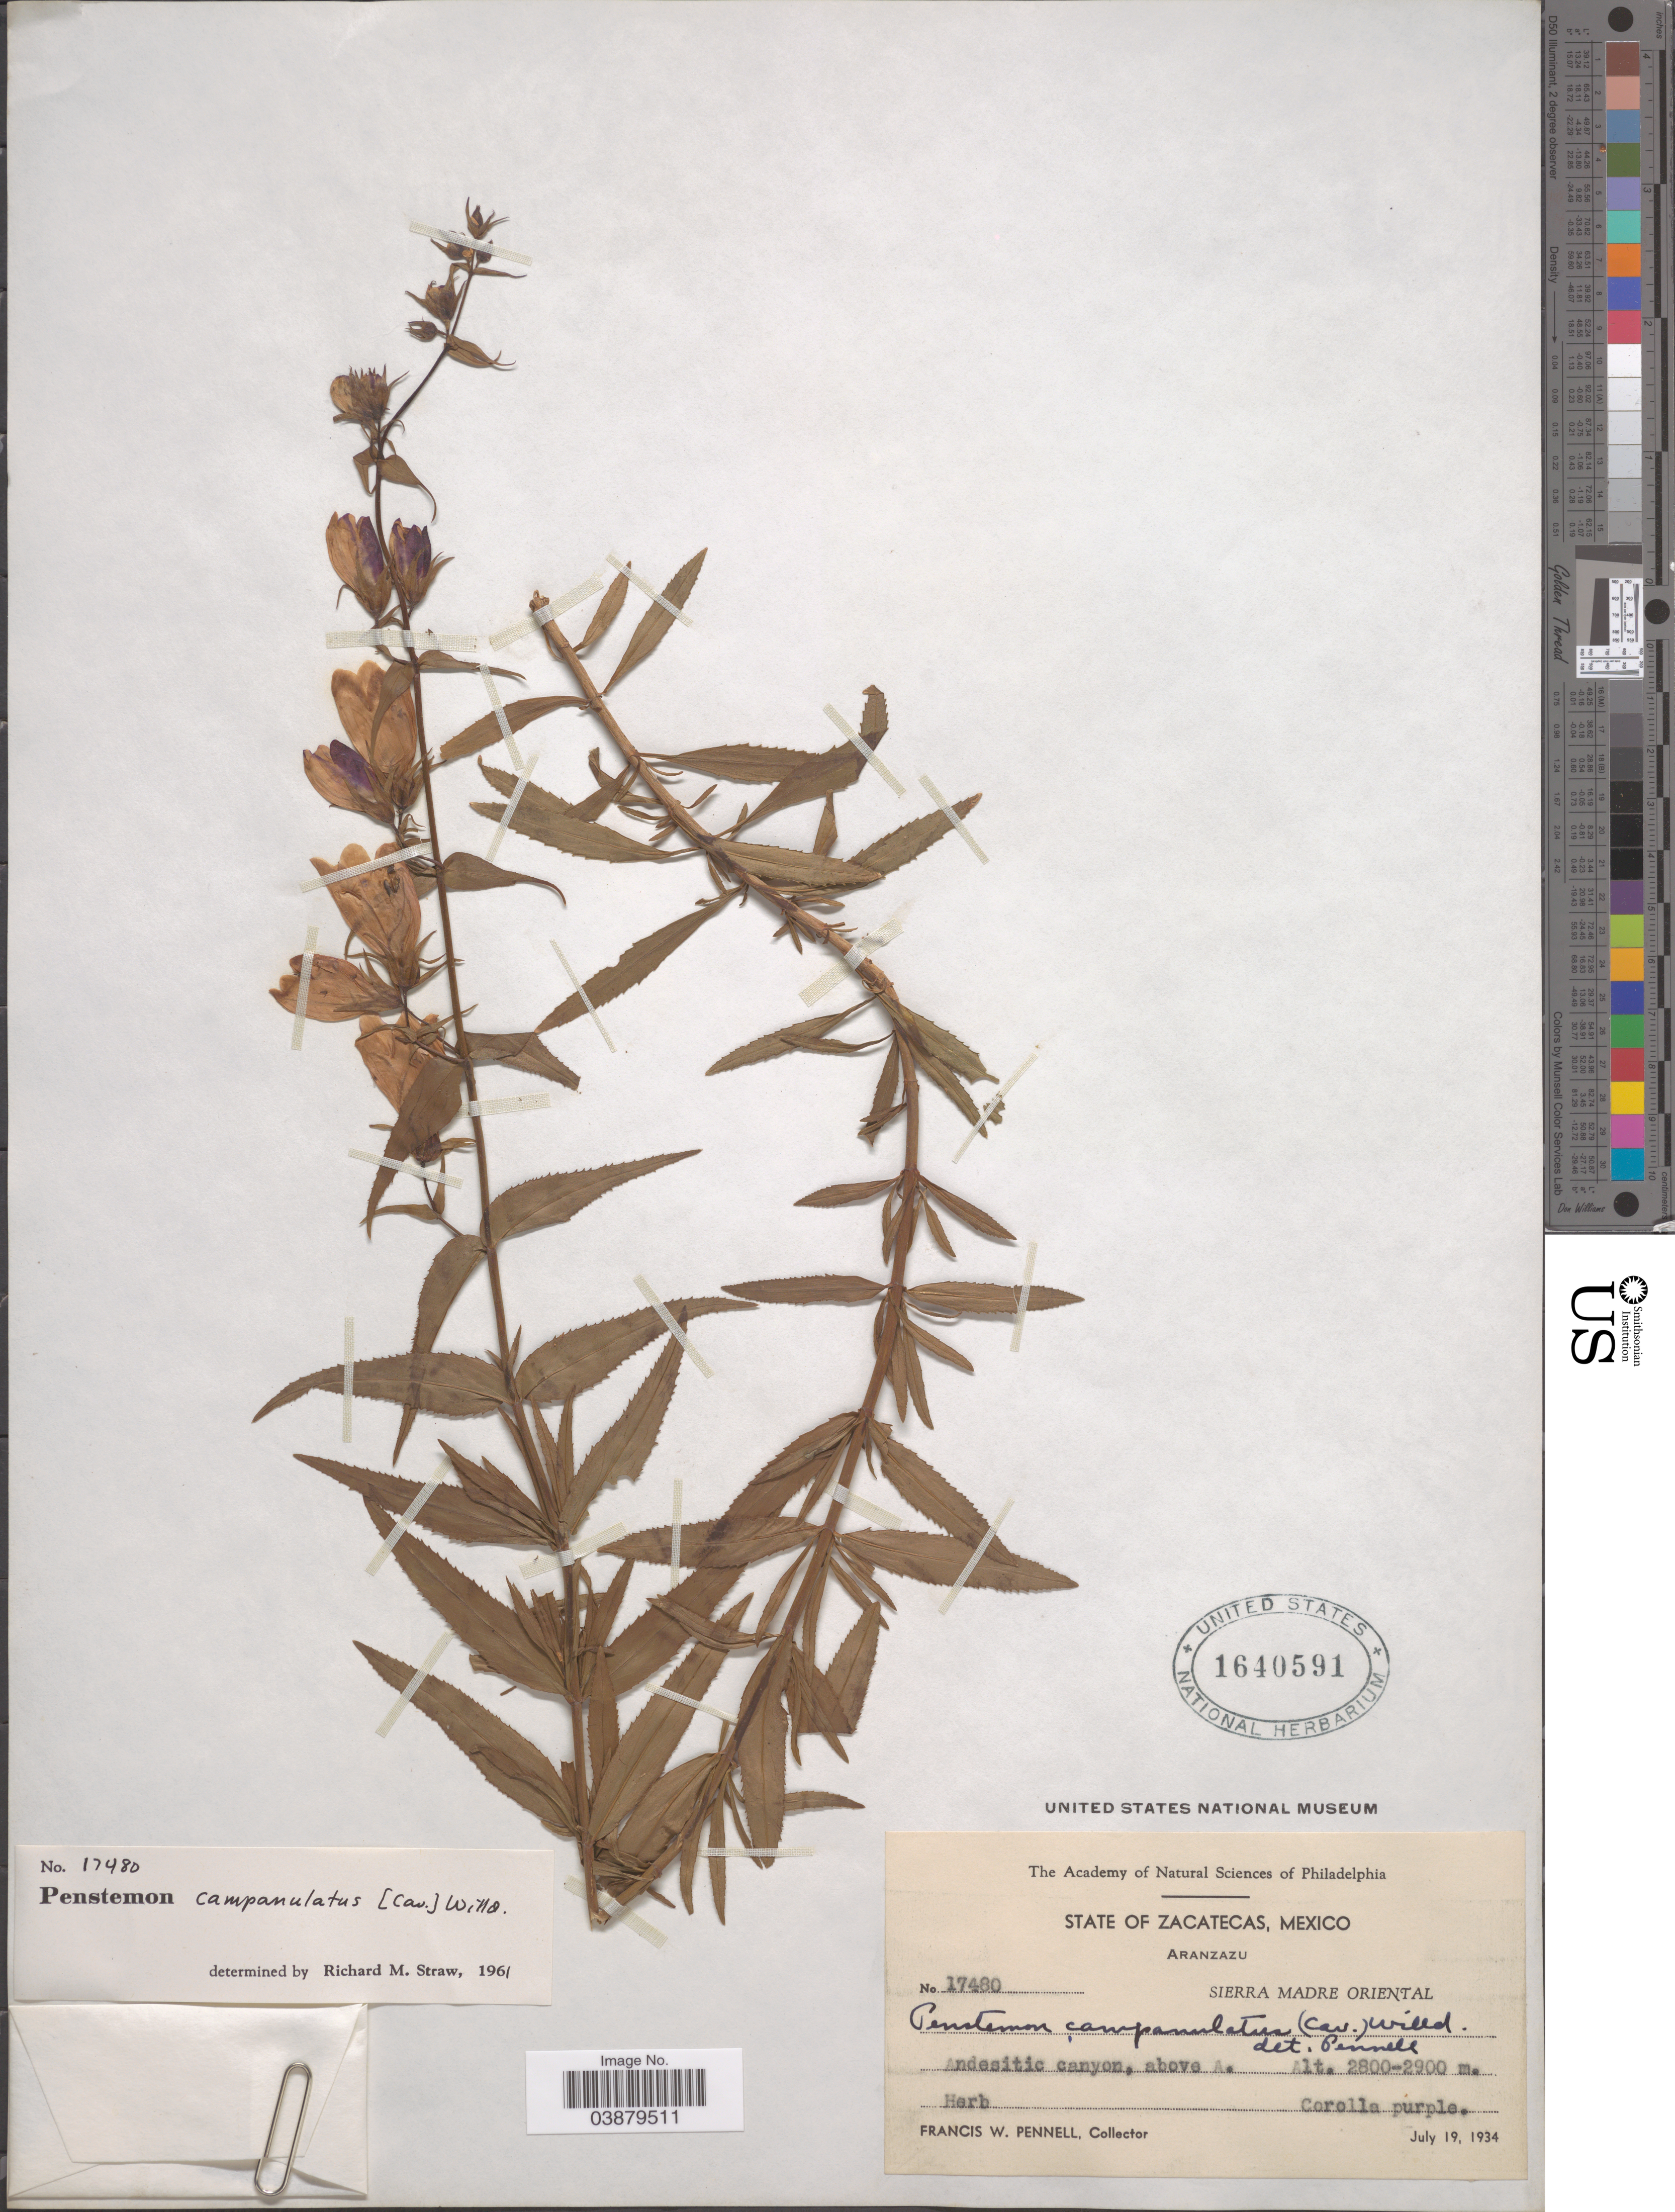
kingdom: Plantae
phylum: Tracheophyta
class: Magnoliopsida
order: Lamiales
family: Plantaginaceae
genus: Penstemon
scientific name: Penstemon campanulatus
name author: (Cav.) Willd.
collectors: F. W. Pennell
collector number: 17480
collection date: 1934-07-19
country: Mexico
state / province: Zacatecas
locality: Aranzazu. Sierra Madre Oriental. Andesitic canyon, above A.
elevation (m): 2800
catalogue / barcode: US 1640591